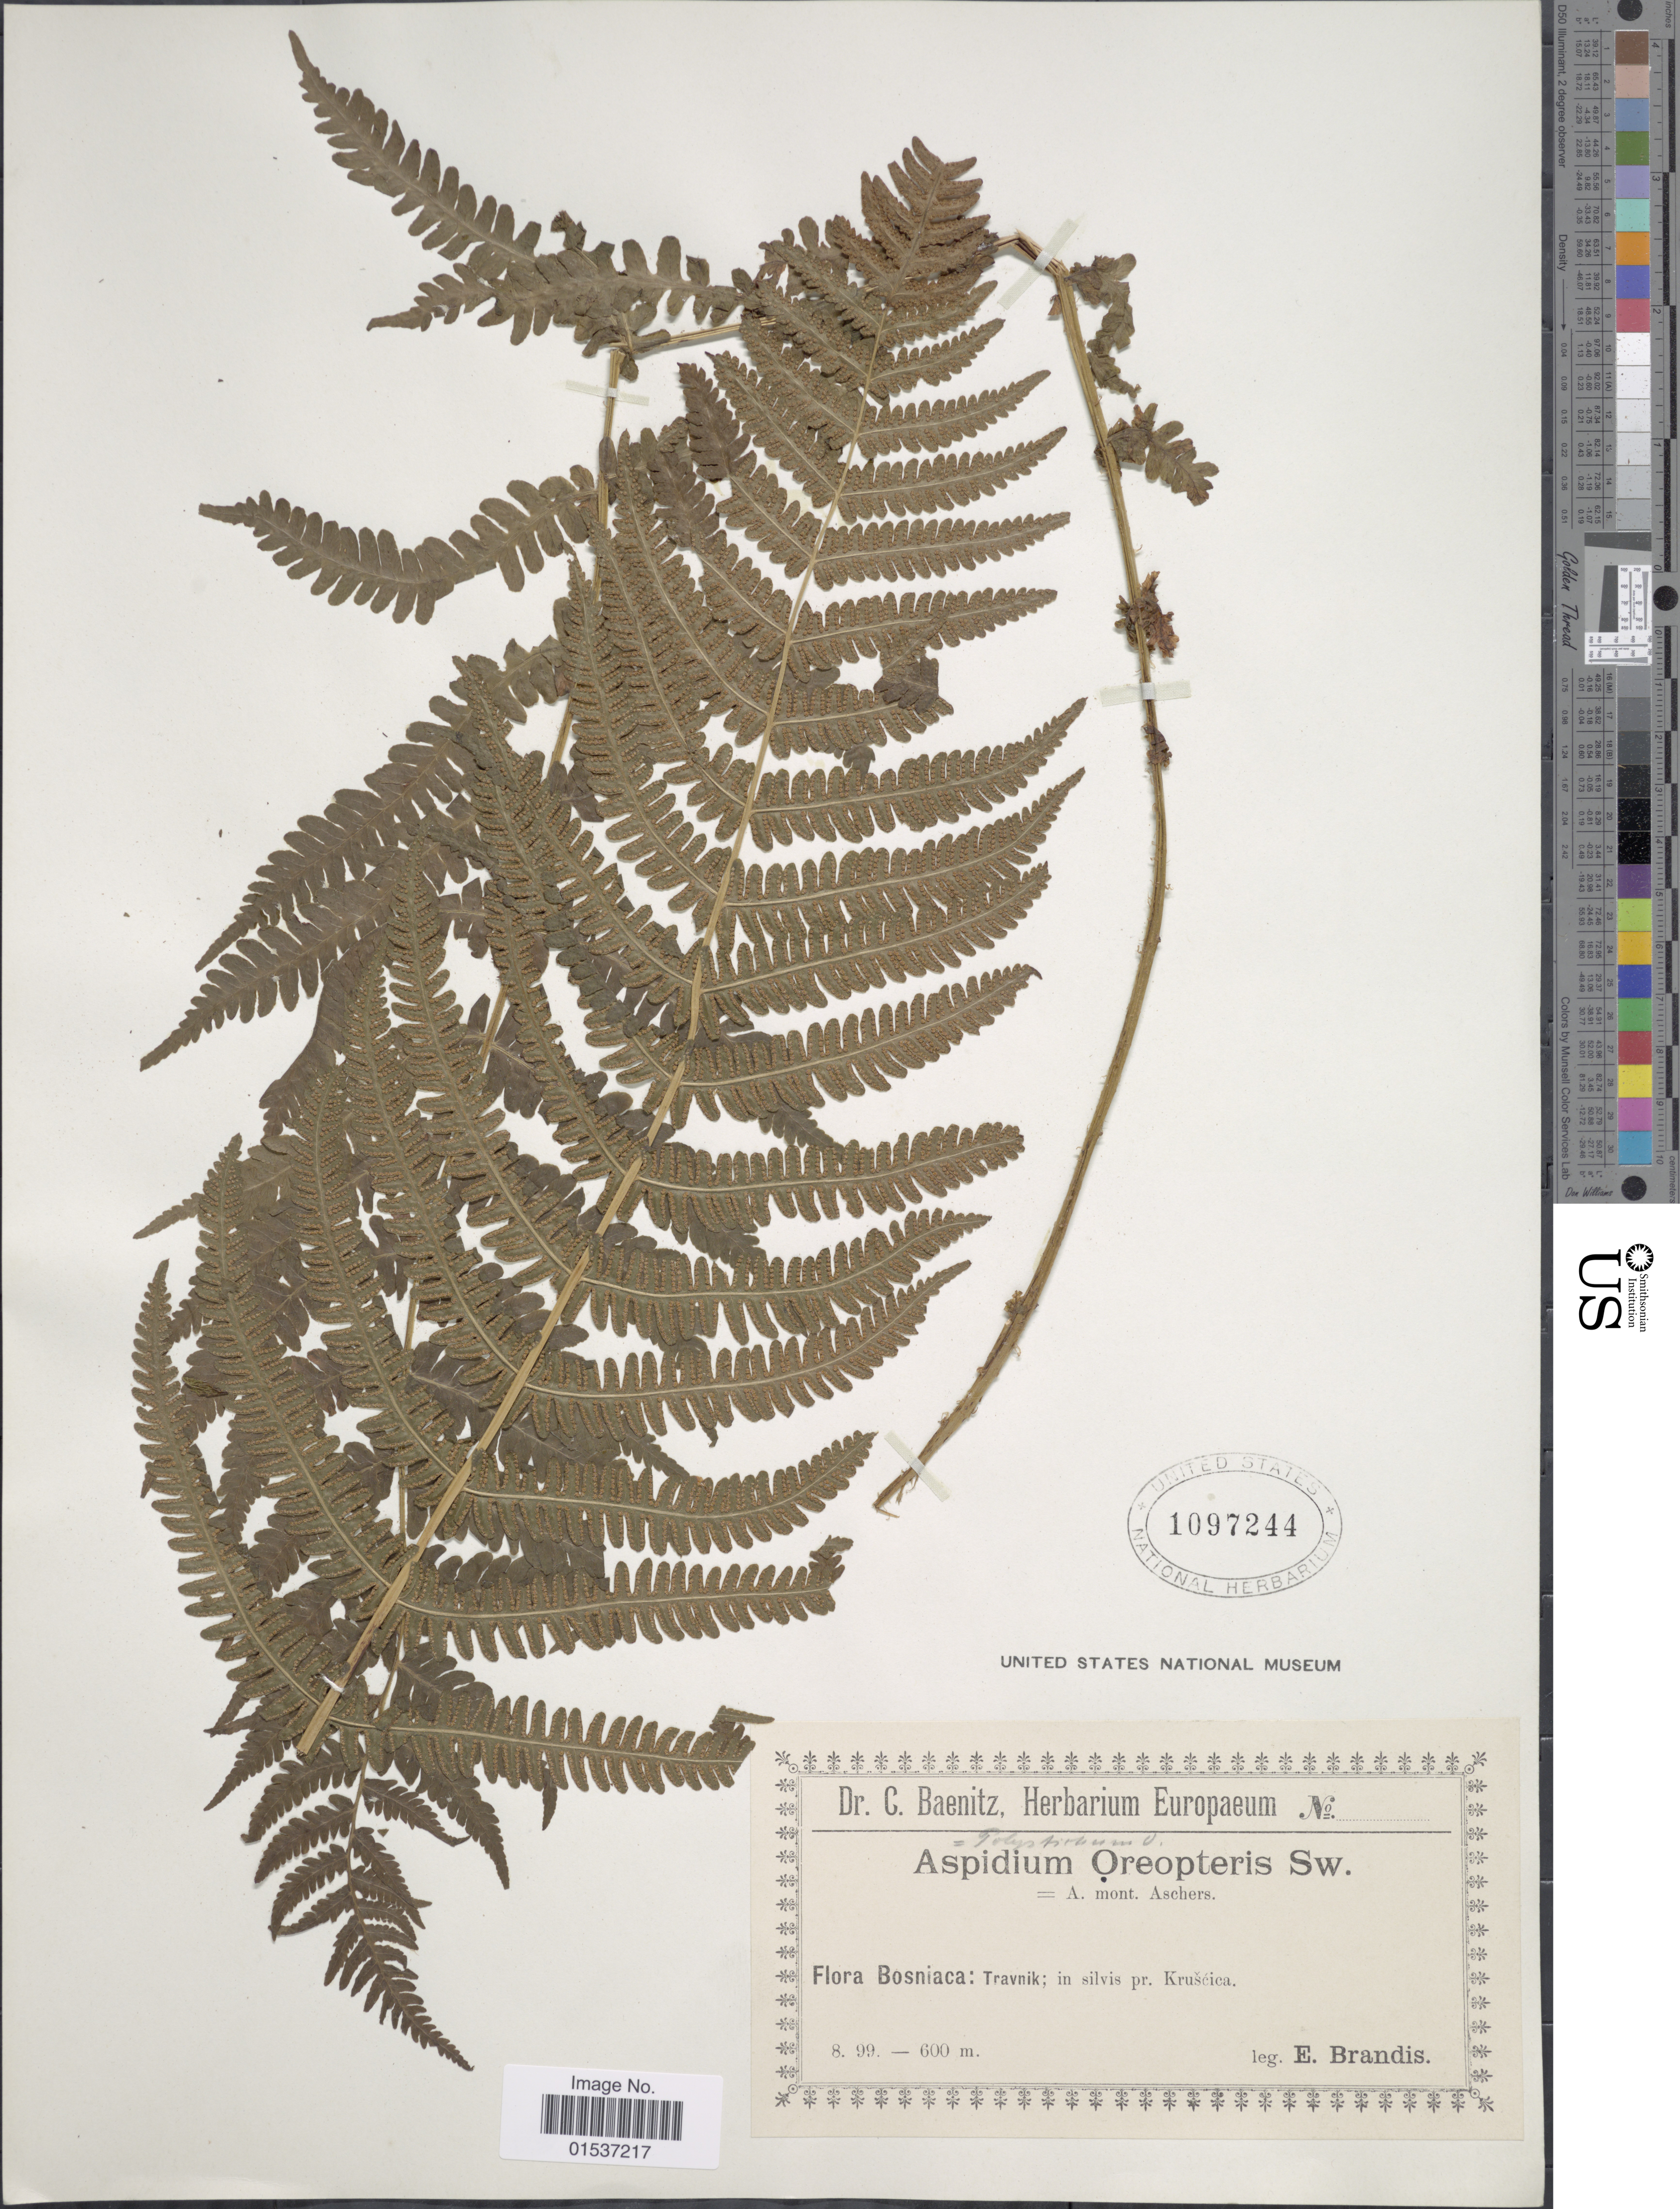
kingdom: Plantae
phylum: Tracheophyta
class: Polypodiopsida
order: Polypodiales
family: Thelypteridaceae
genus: Oreopteris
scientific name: Oreopteris limbosperma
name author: (All.) K. Iwats.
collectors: E. Brandis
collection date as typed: Transcribed d/m/y: /8/99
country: Bosnia and Herzegovina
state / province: Federation of B&H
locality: Bosniaca: Travnik; in silvis pr. Kruscica.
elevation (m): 600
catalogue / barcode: US 1097244